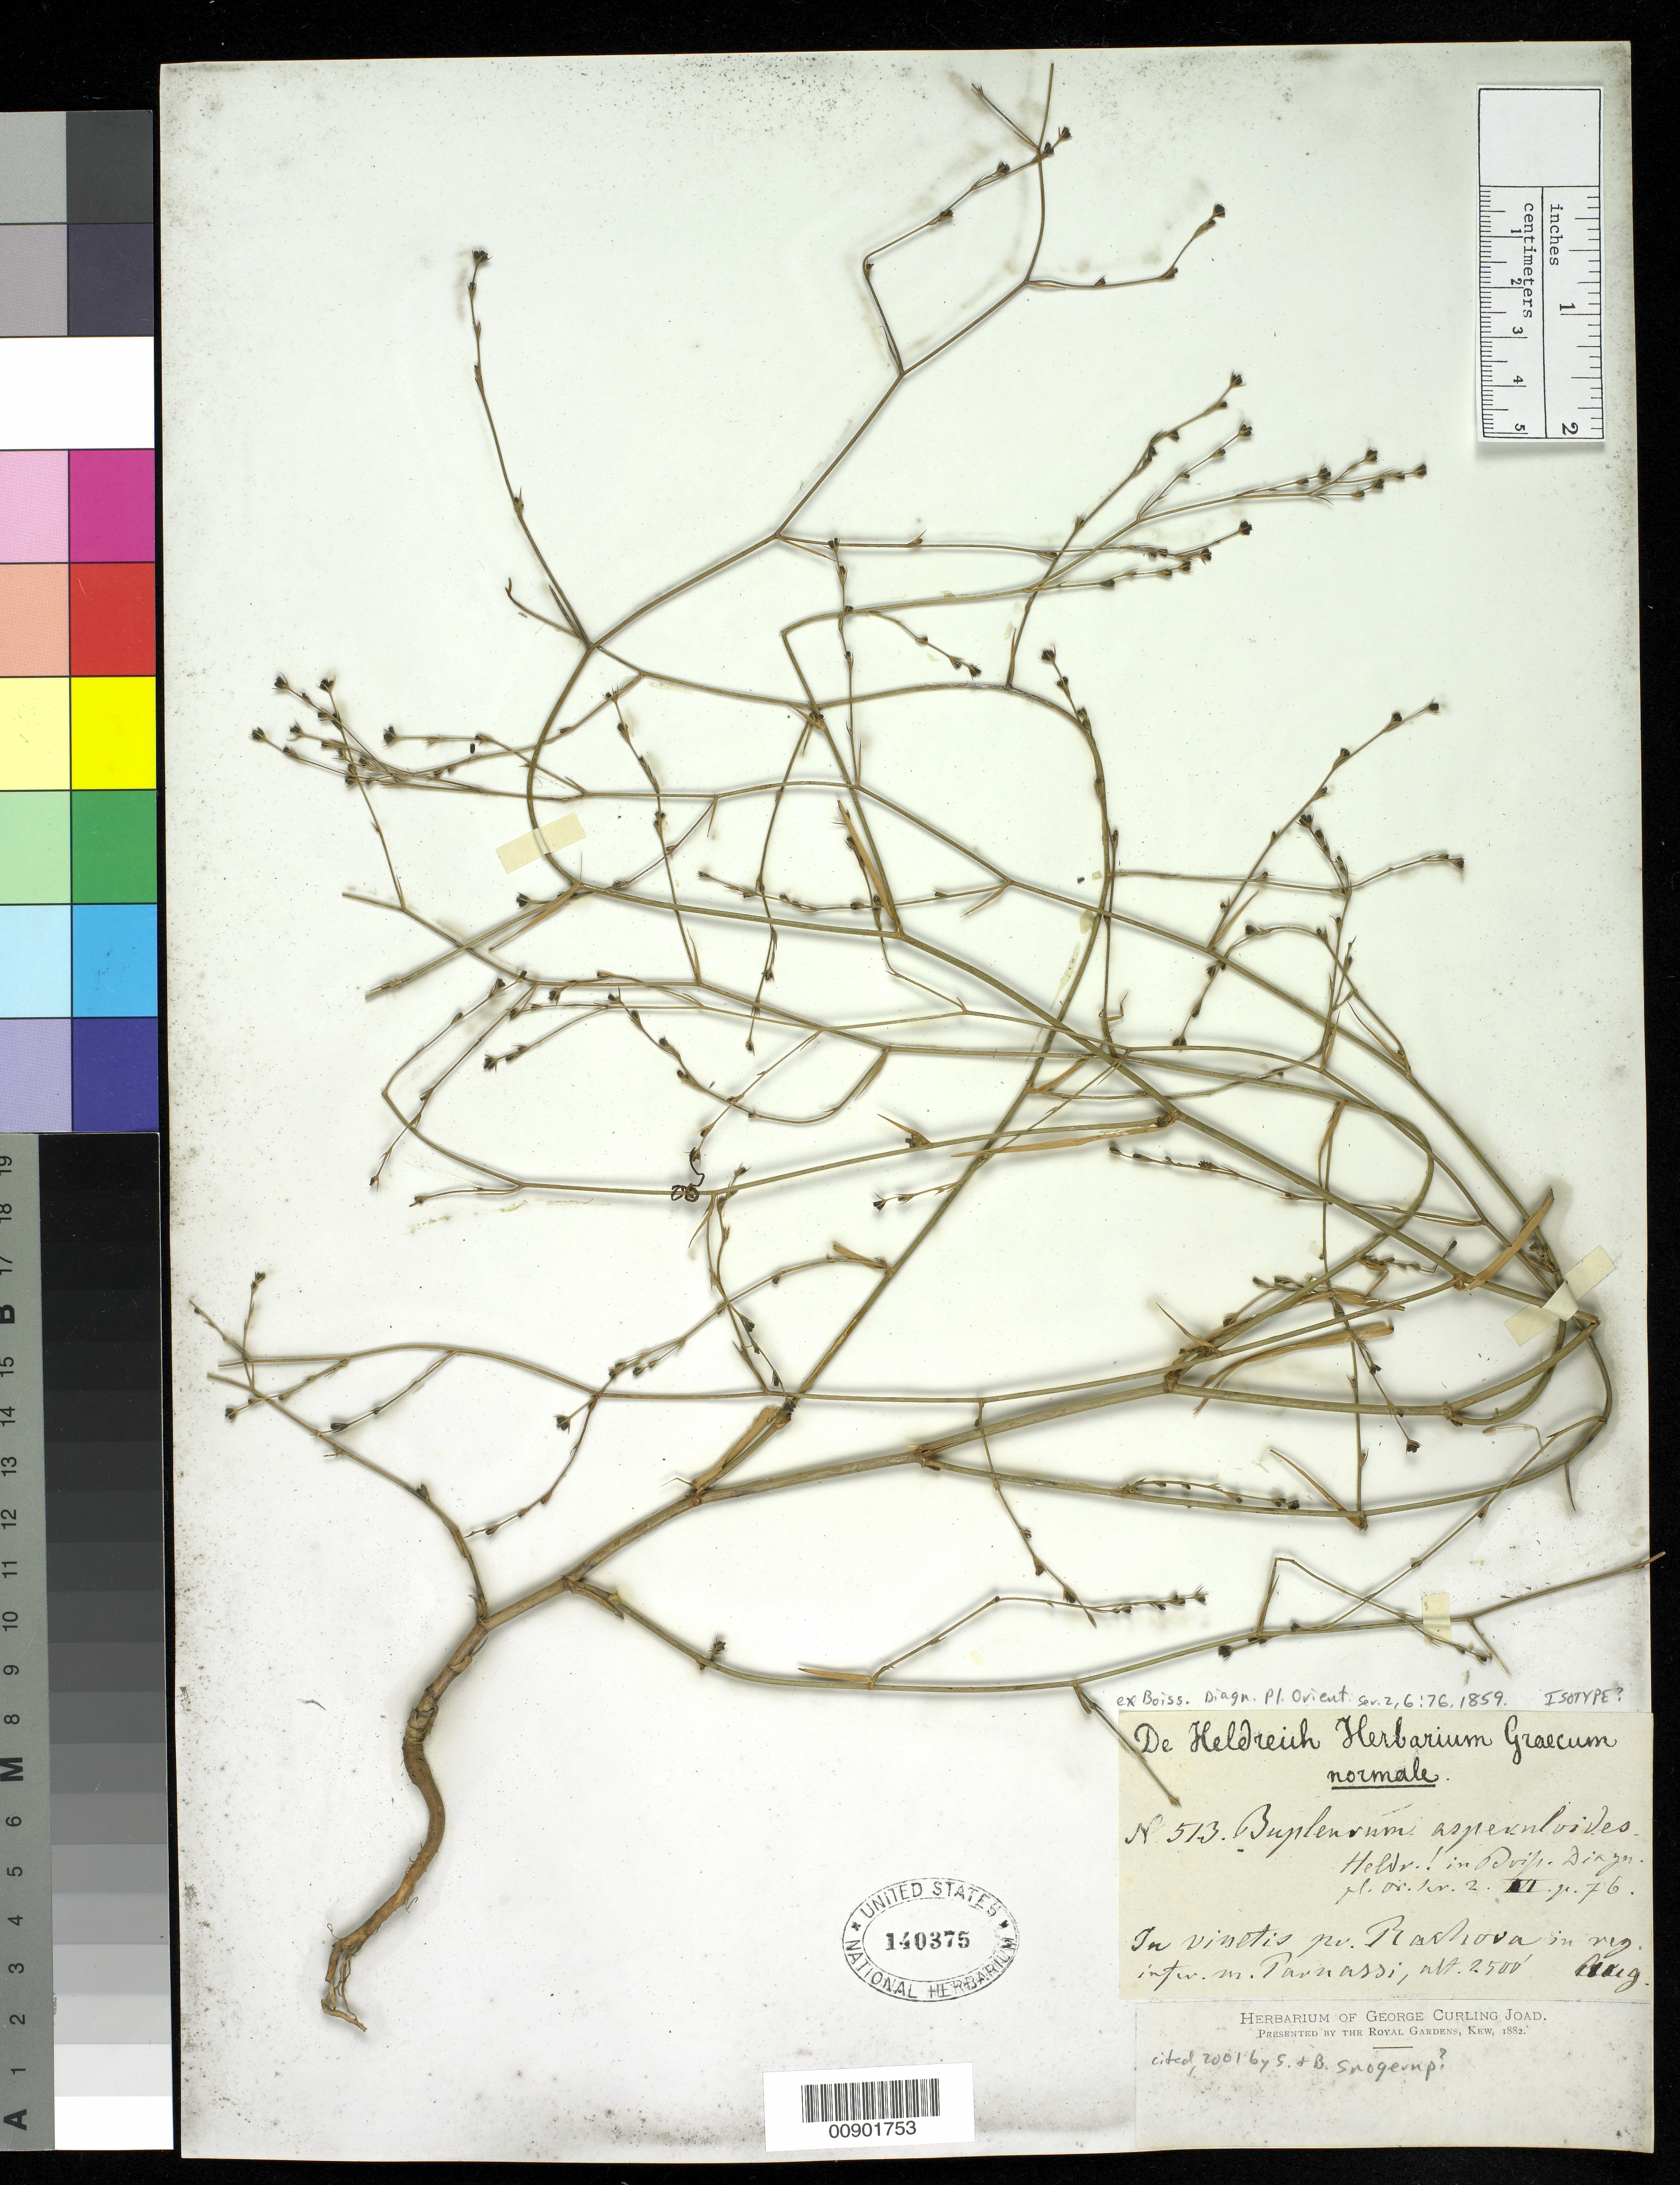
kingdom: Plantae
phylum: Tracheophyta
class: Magnoliopsida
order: Apiales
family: Apiaceae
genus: Bupleurum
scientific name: Bupleurum asperuloides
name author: Heldr. ex Boiss.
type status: Isolectotype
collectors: T. H. von Heldreich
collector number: Herb. Graec. 513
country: Greece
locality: In vinetis pu Rachova in reg. infer. M. Parnassi.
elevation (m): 762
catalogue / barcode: US 140375